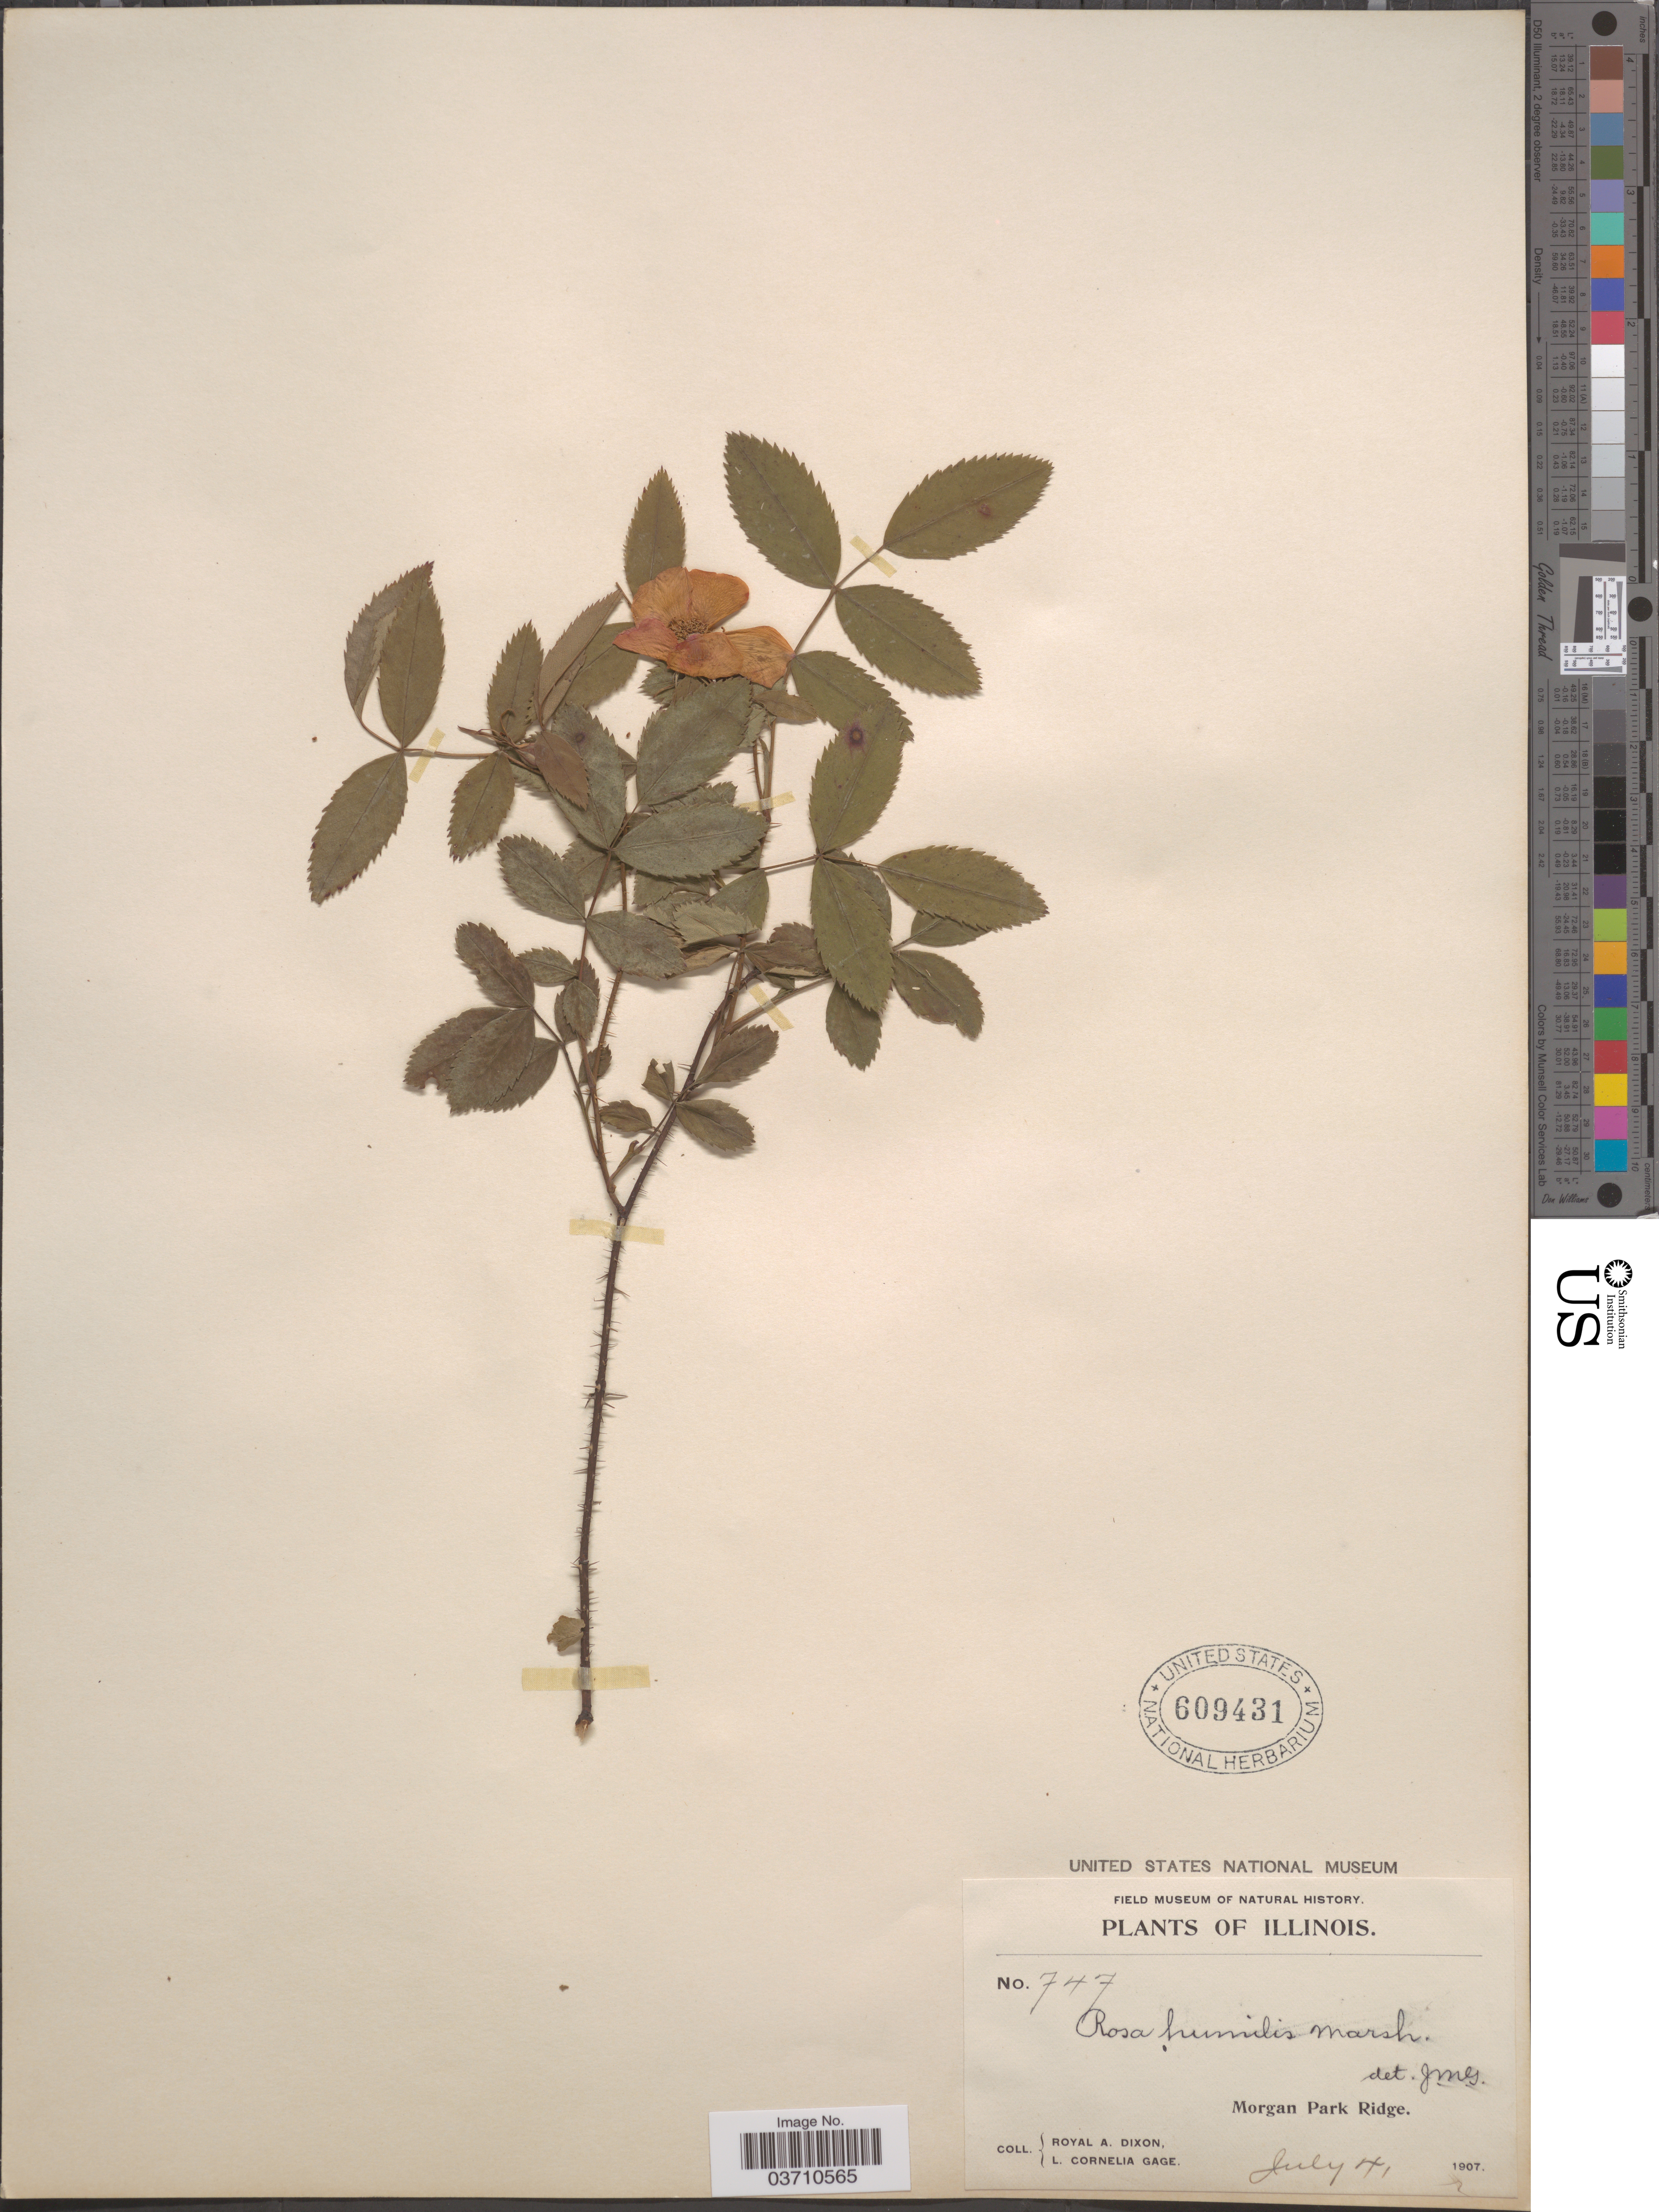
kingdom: Plantae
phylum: Tracheophyta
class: Magnoliopsida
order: Rosales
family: Rosaceae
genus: Rosa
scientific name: Rosa humilis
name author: Marshall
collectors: R. A. Dixon & L. Gage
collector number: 747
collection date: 1907-07-04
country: United States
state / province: Illinois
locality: Morgan Park Ridge.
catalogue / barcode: US 609431